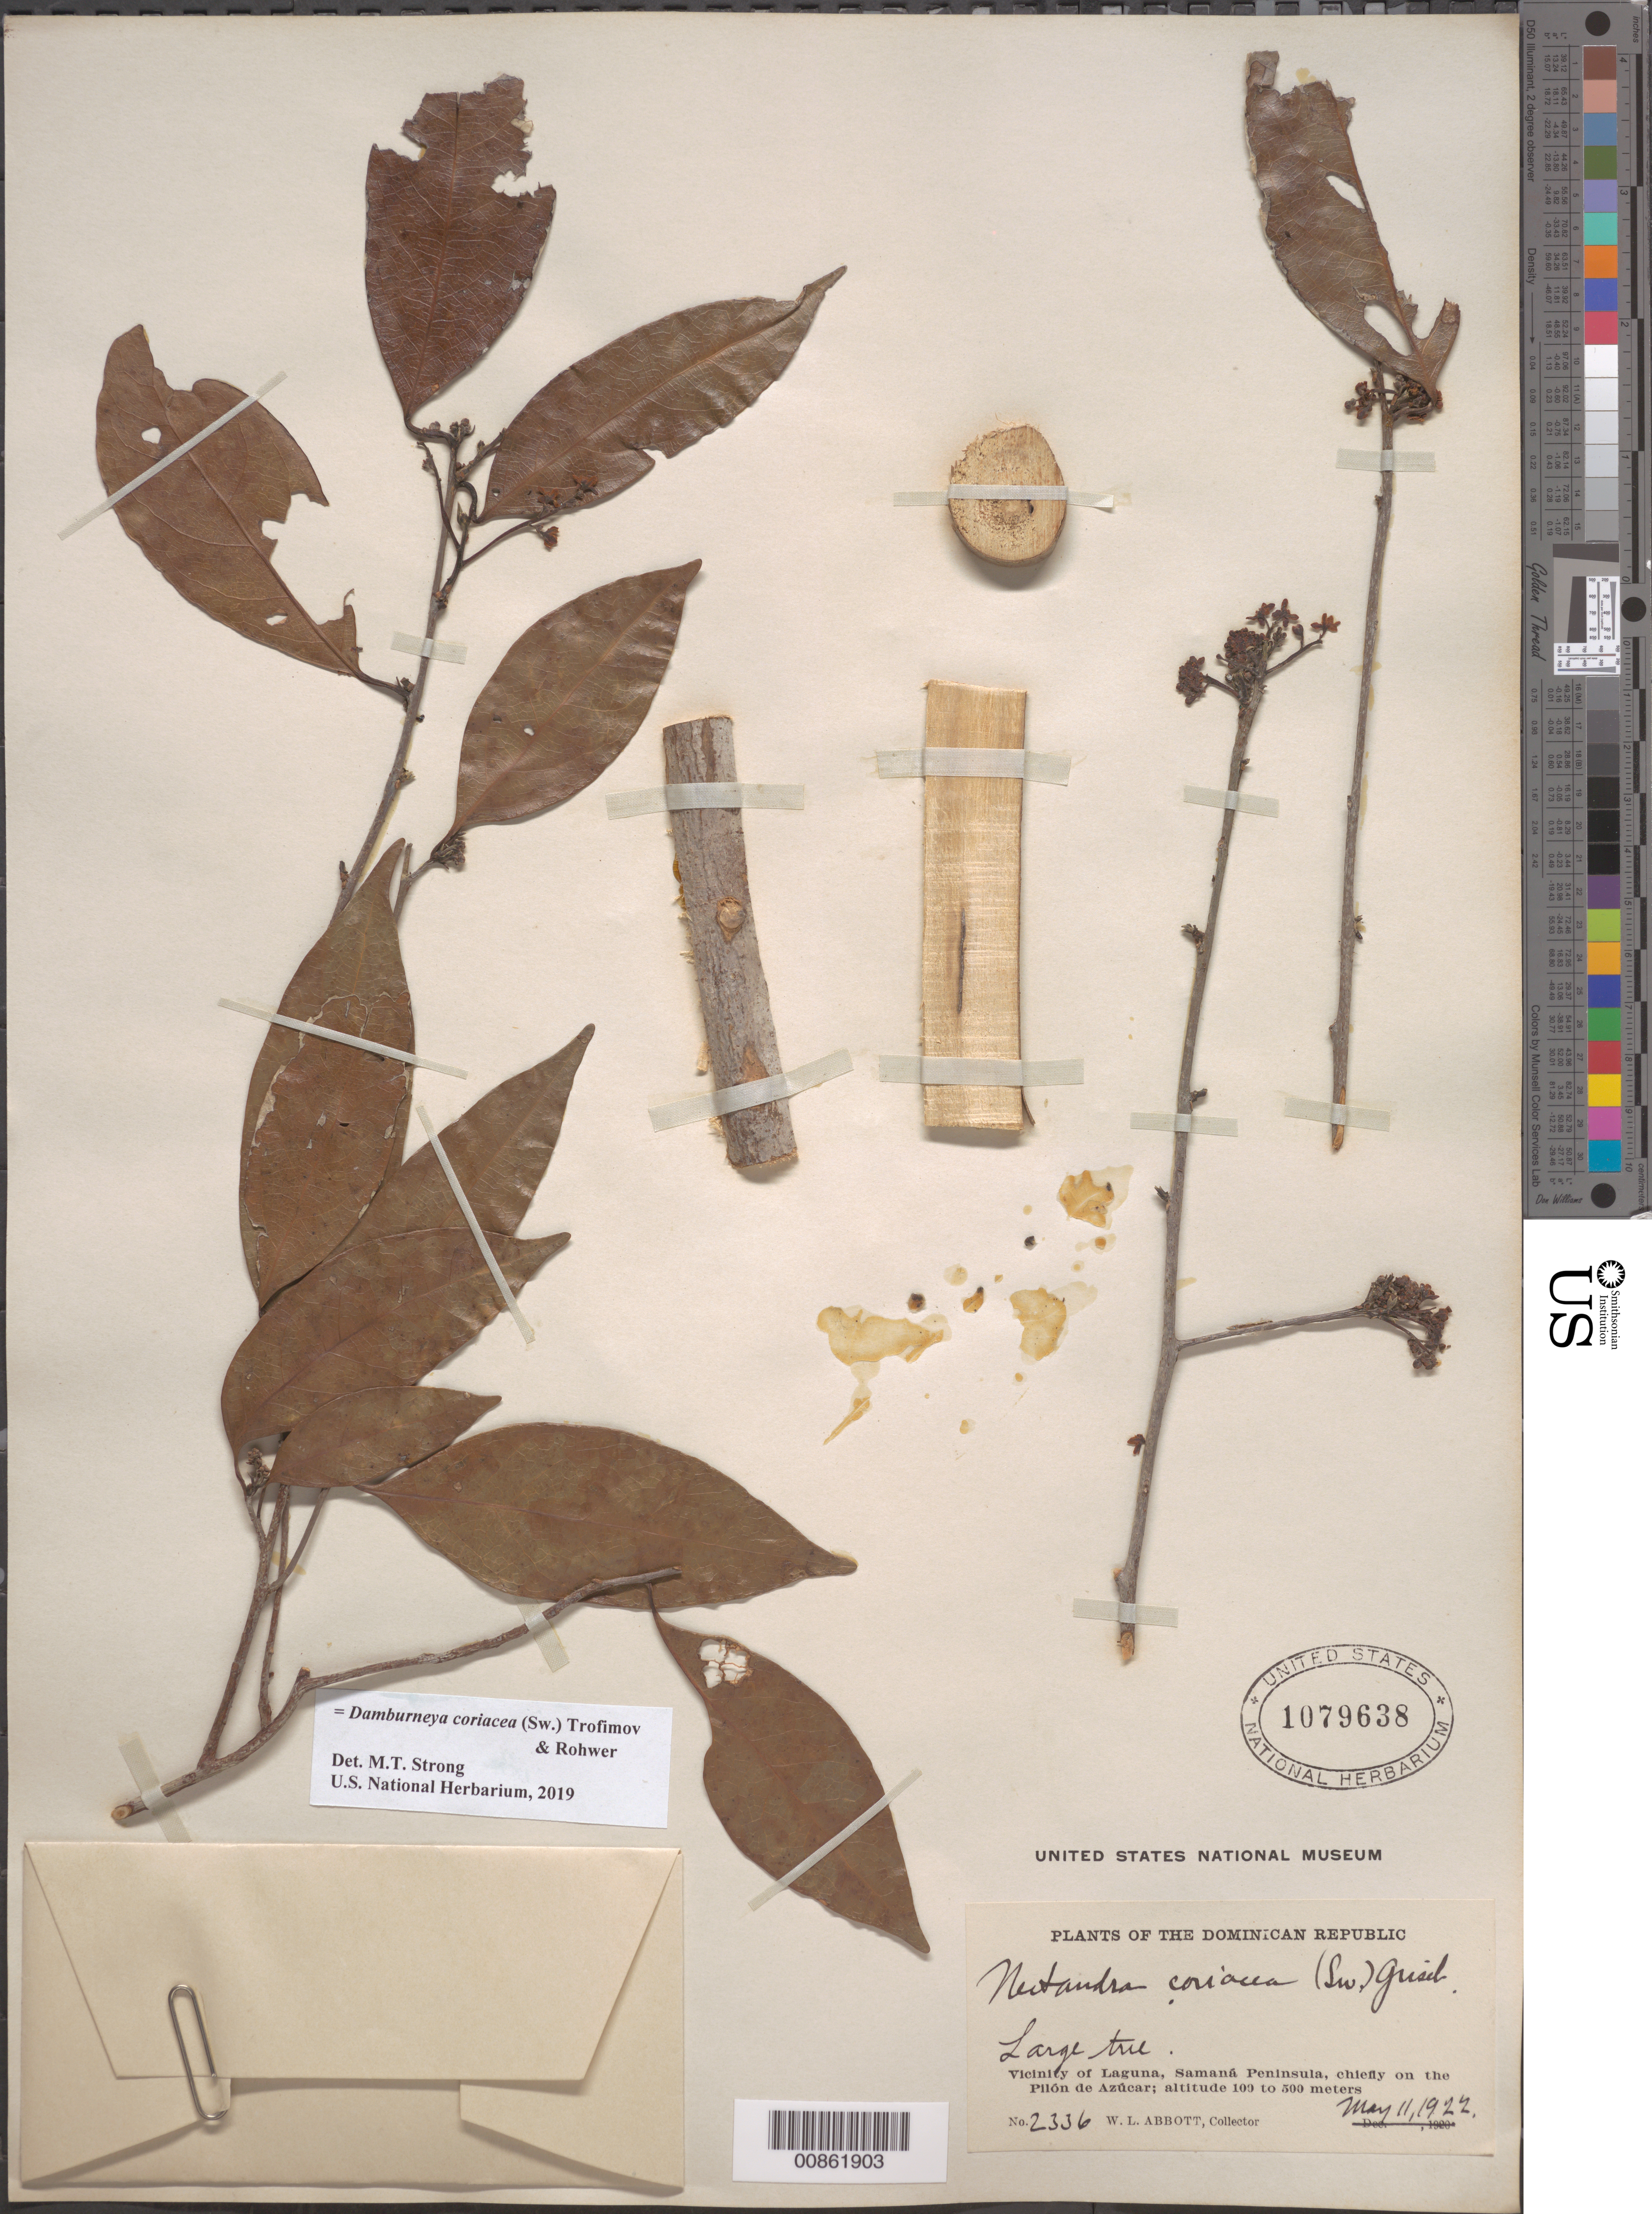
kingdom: Plantae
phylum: Tracheophyta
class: Magnoliopsida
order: Laurales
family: Lauraceae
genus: Damburneya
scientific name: Damburneya coriacea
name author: (Sw.) Trofimov & Rohwer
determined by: Strong, M. T., (US), Smithsonian Institution - National Museum of Natural History (UNITED STATES)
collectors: W. L. Abbott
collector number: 2336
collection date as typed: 11 May 1922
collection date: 1922-05-11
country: Dominican Republic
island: Hispaniola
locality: Vicinity of Laguna, Samaná Peninsula, chiefly on the Pilón de Azúcar.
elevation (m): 100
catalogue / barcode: US 1079638